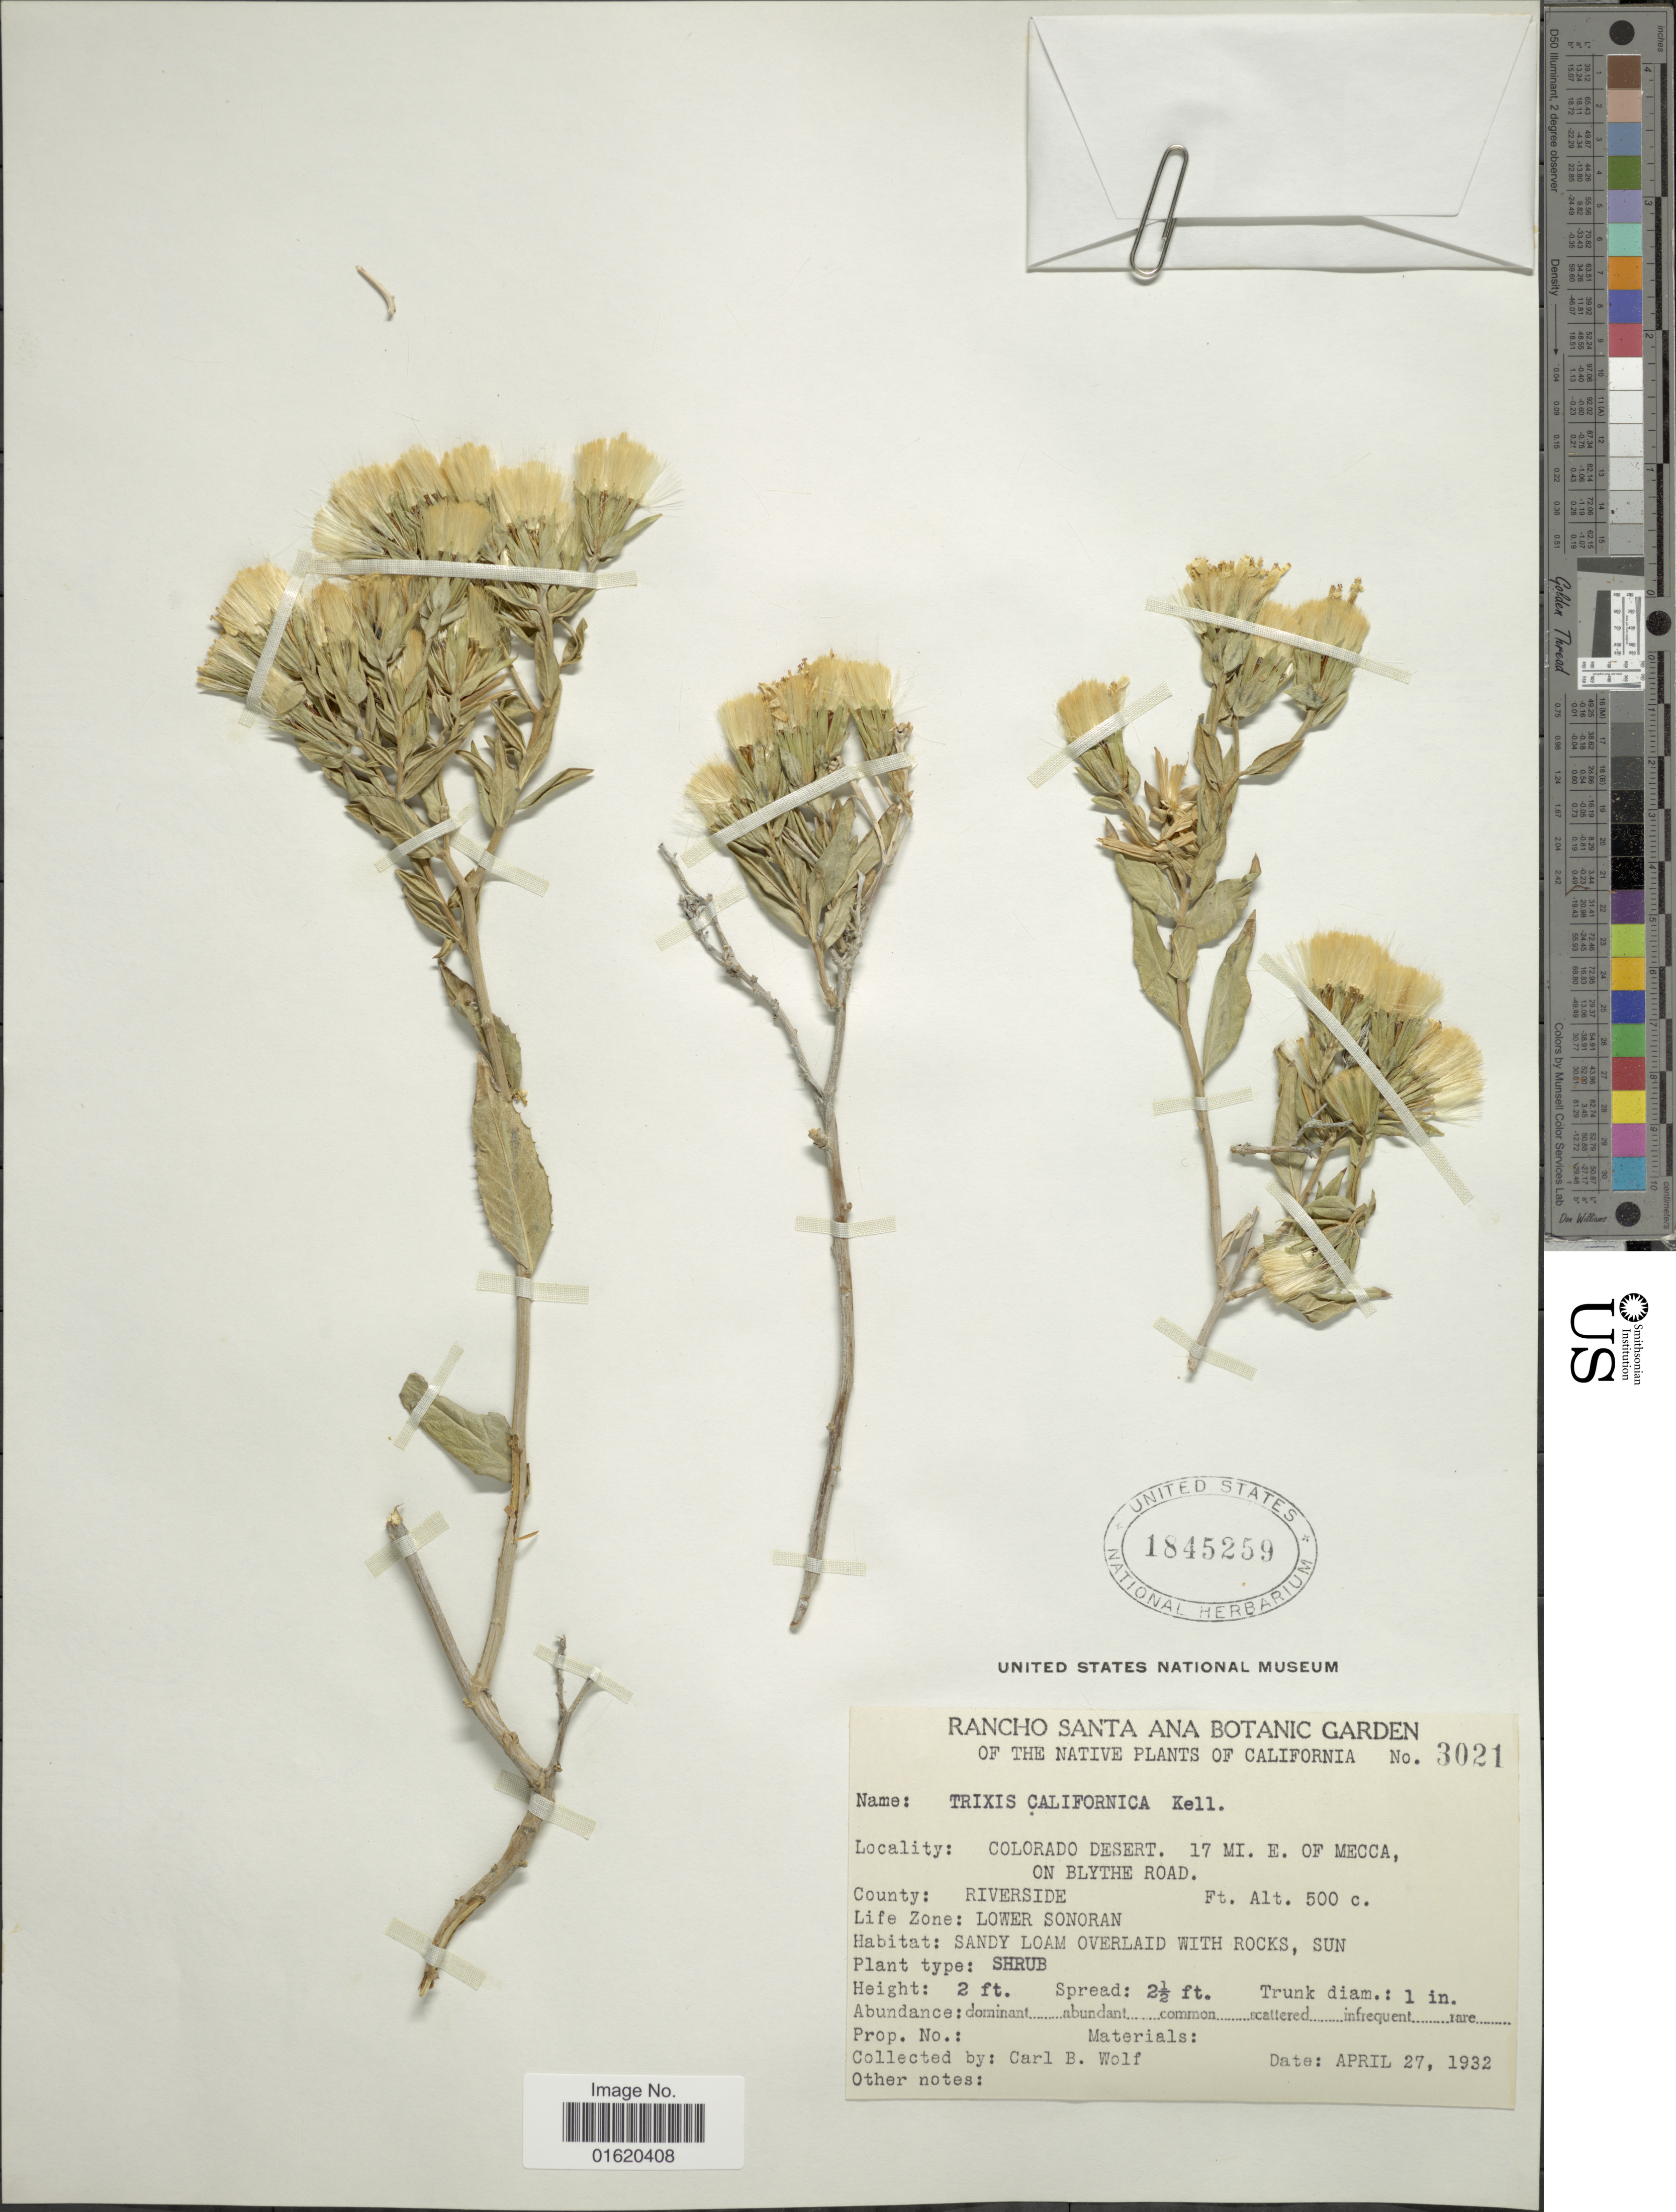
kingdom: Plantae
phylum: Tracheophyta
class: Magnoliopsida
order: Asterales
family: Asteraceae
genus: Trixis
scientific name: Trixis californica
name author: Kellogg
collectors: C. B. Wolf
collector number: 3021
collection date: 1932-04-27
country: United States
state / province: California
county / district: Riverside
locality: Rancho Santa Ana Botanic Garden, Colorado Desert, 17 mi. E of Mecca, on Blythe Road, Riverside County, lower Sonoran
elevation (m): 152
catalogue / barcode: US 1845259